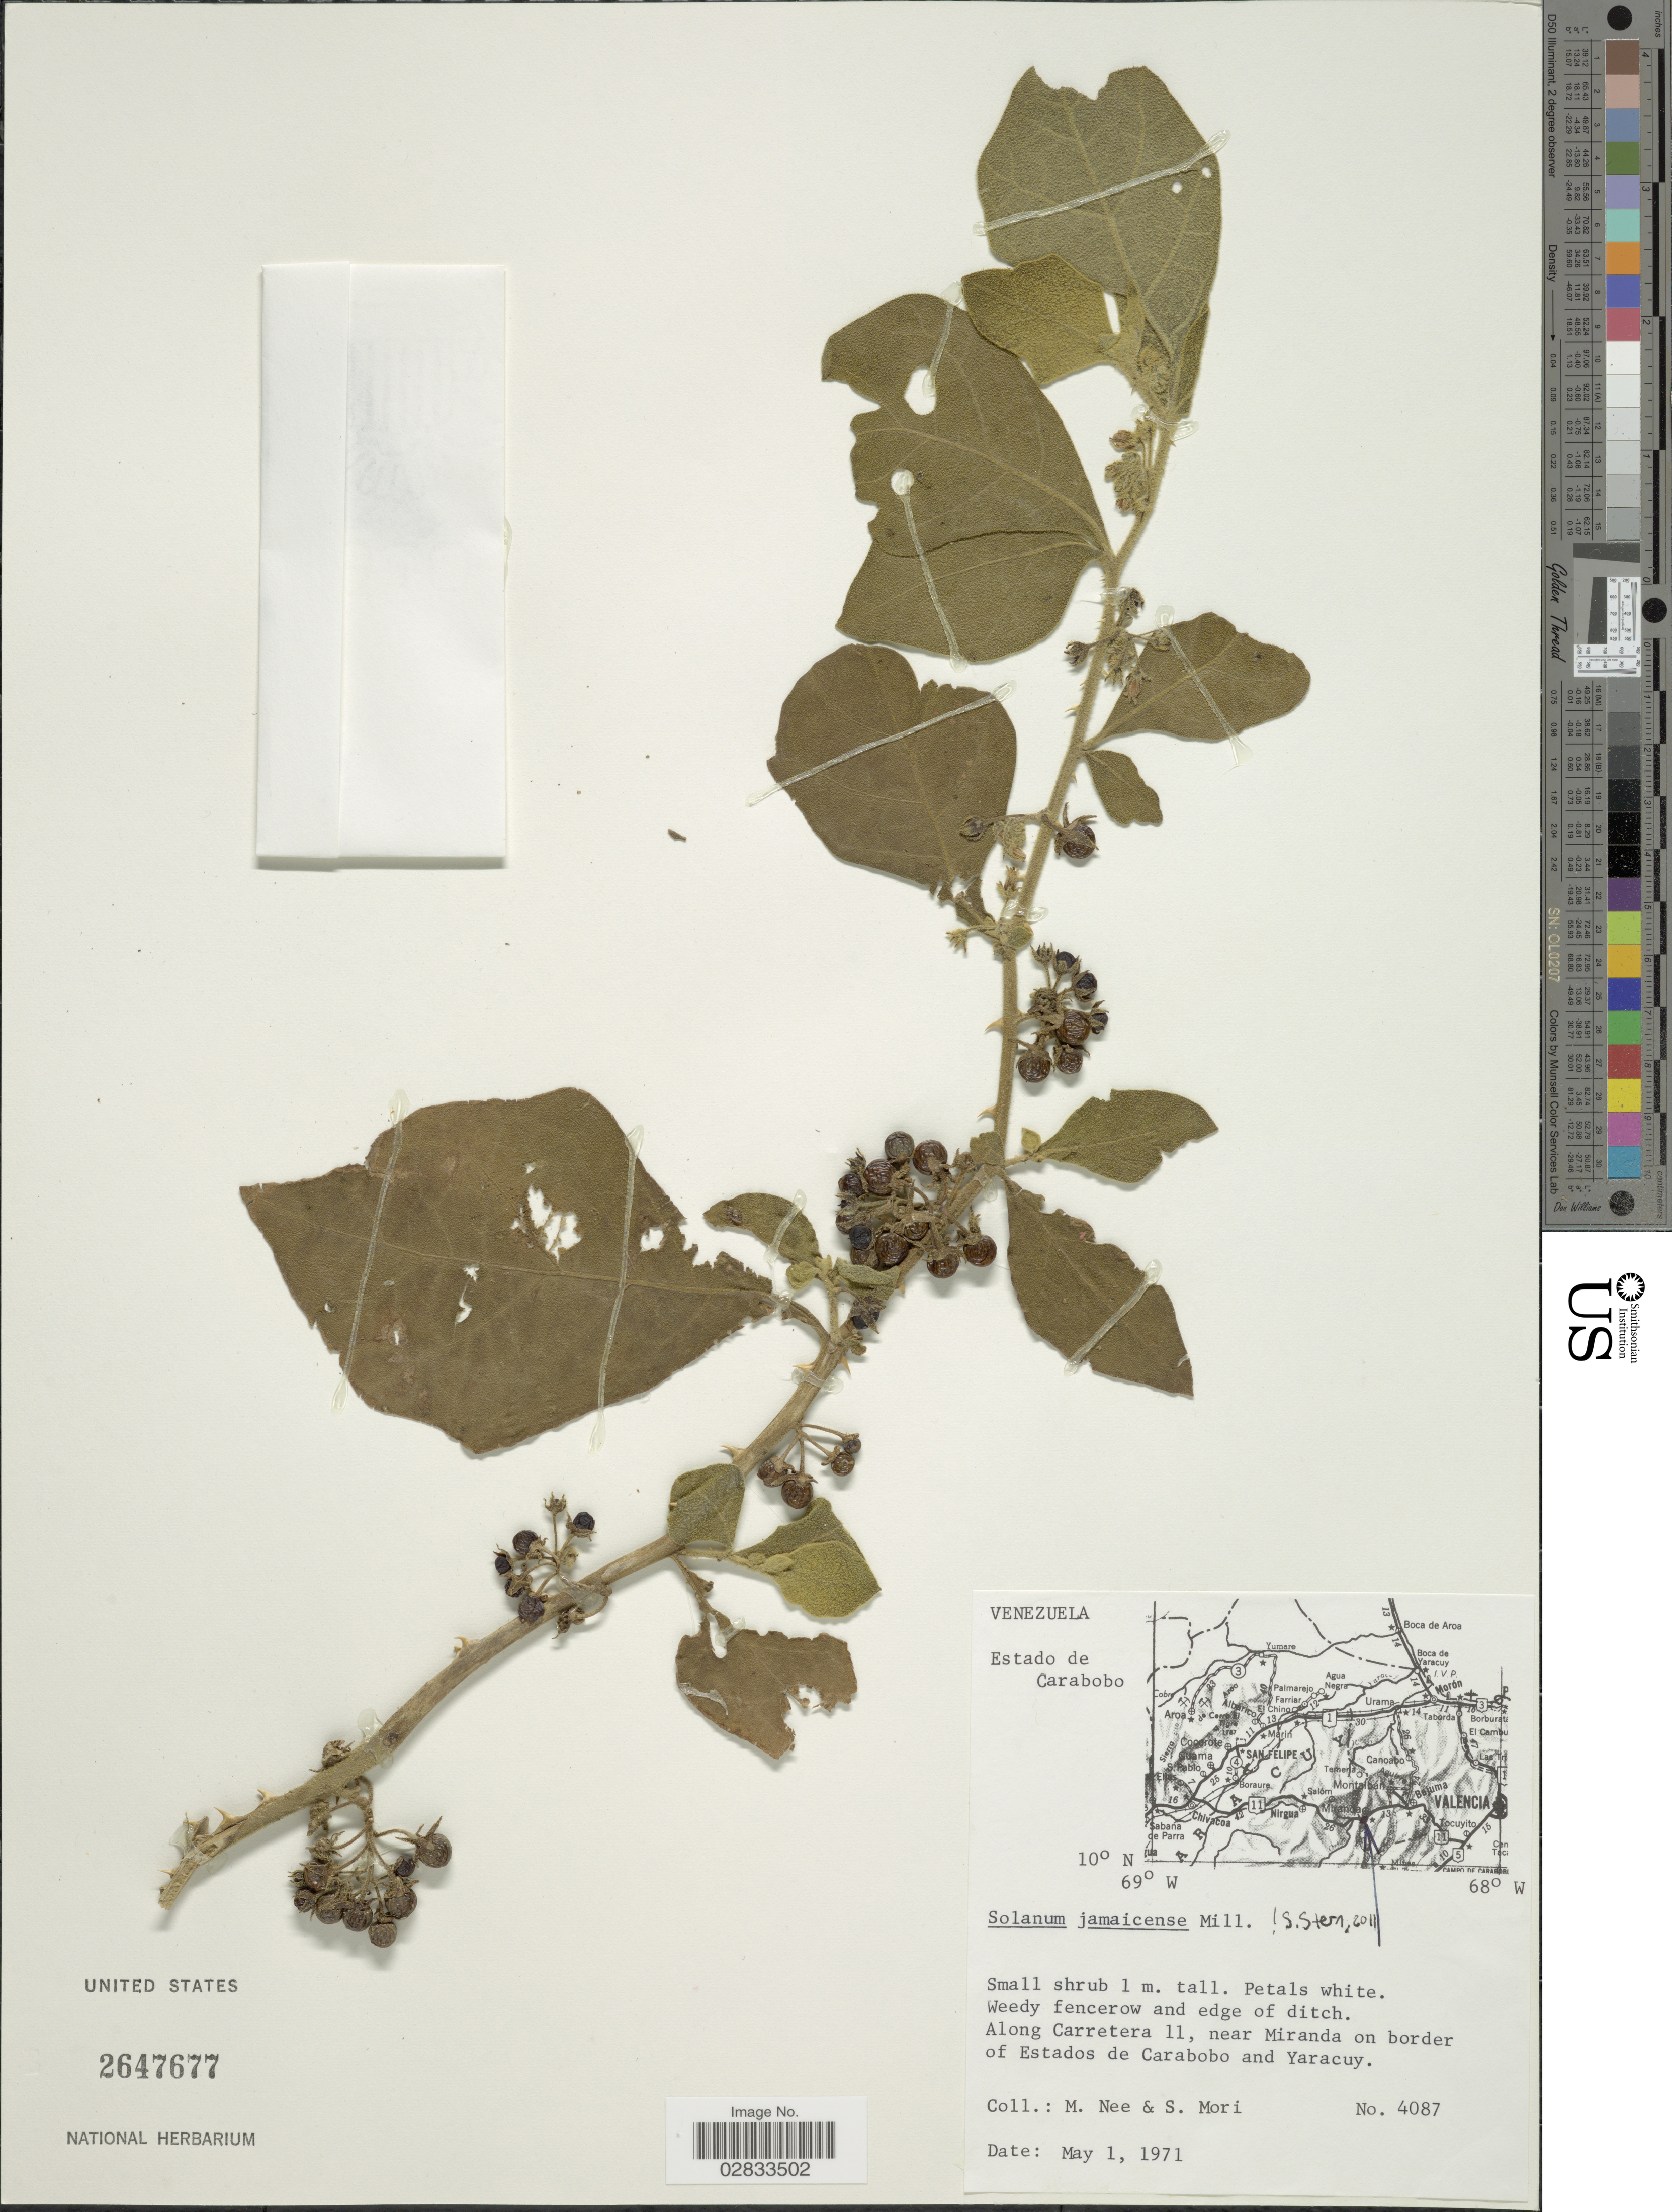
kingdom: Plantae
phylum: Tracheophyta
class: Magnoliopsida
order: Solanales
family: Solanaceae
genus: Solanum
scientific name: Solanum jamaicense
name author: Mill.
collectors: M. Nee & S. Mori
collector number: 4087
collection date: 1971-05-01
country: Venezuela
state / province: Carabobo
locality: Along Carretera 11, near Miranda on border of Estados de Carabobo and Yaracuy.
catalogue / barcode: US 2647677